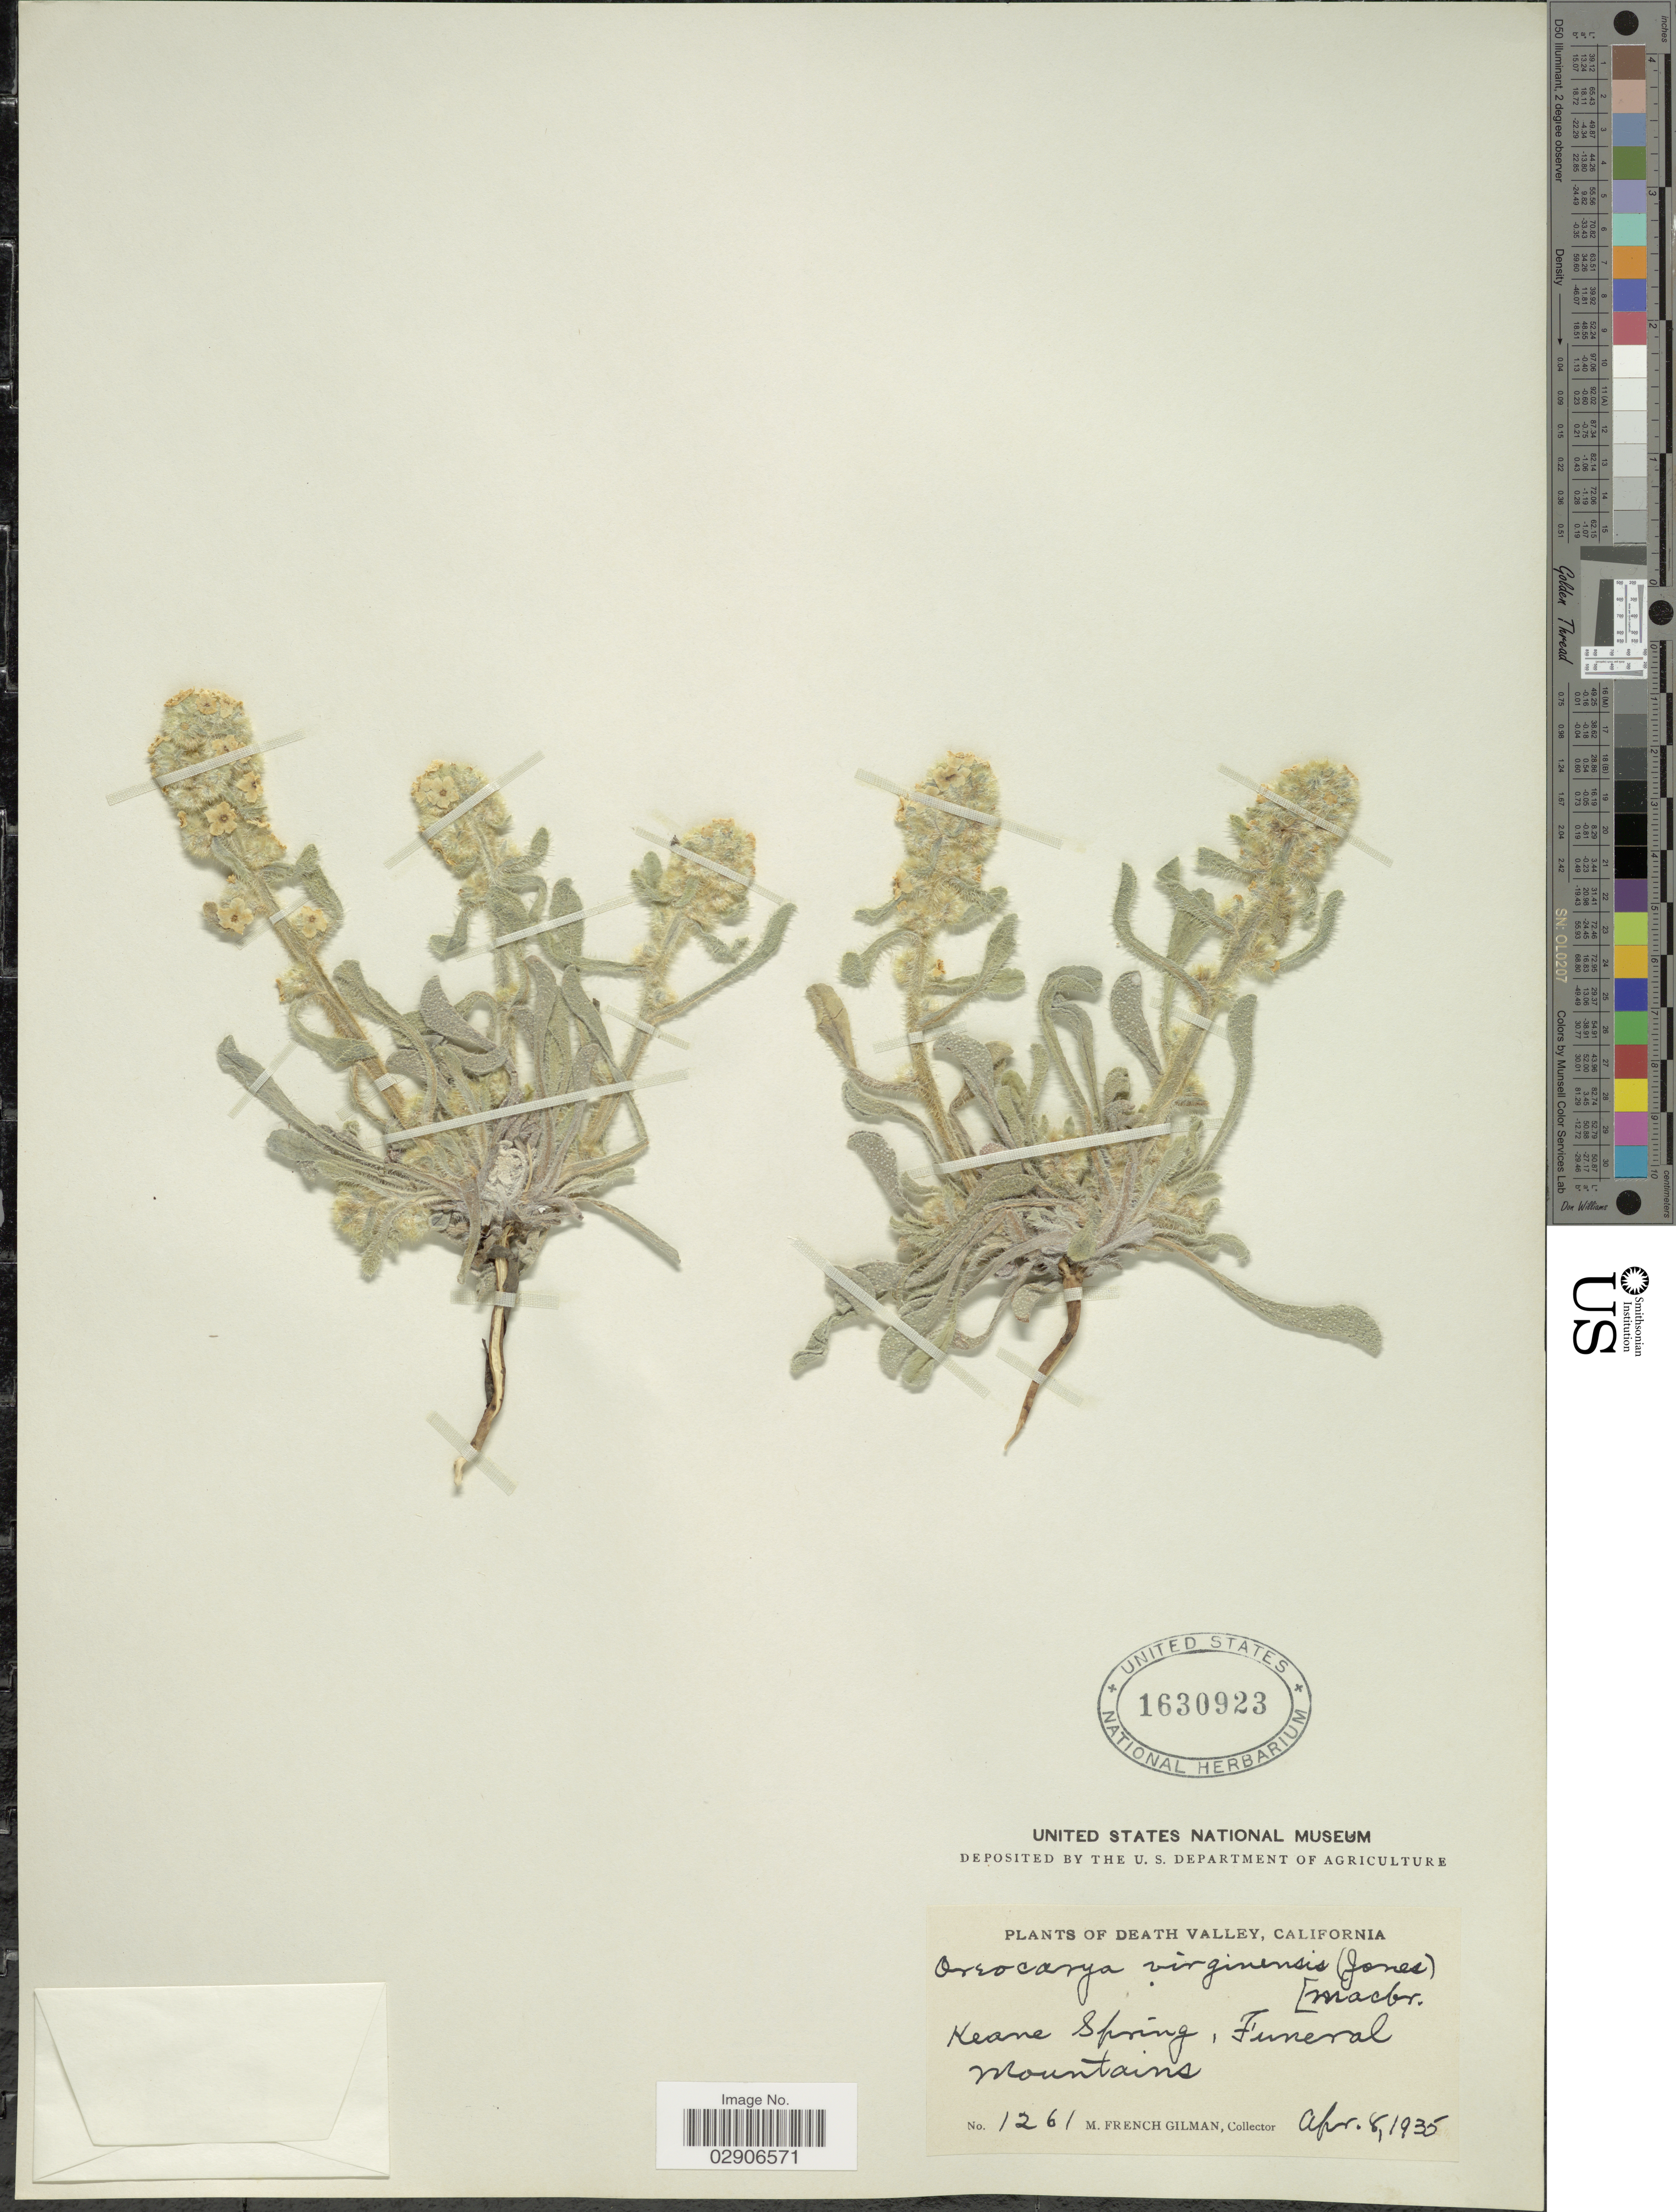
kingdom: Plantae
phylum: Tracheophyta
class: Magnoliopsida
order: Boraginales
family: Boraginaceae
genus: Oreocarya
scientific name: Oreocarya virginensis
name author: (M.E. Jones) J.F. Macbr.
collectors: M. F. Gilman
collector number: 1261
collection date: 1935-04-08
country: United States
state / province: California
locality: Keane Spring, Funeral Mountains. Death Valley, California.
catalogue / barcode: US 1630923